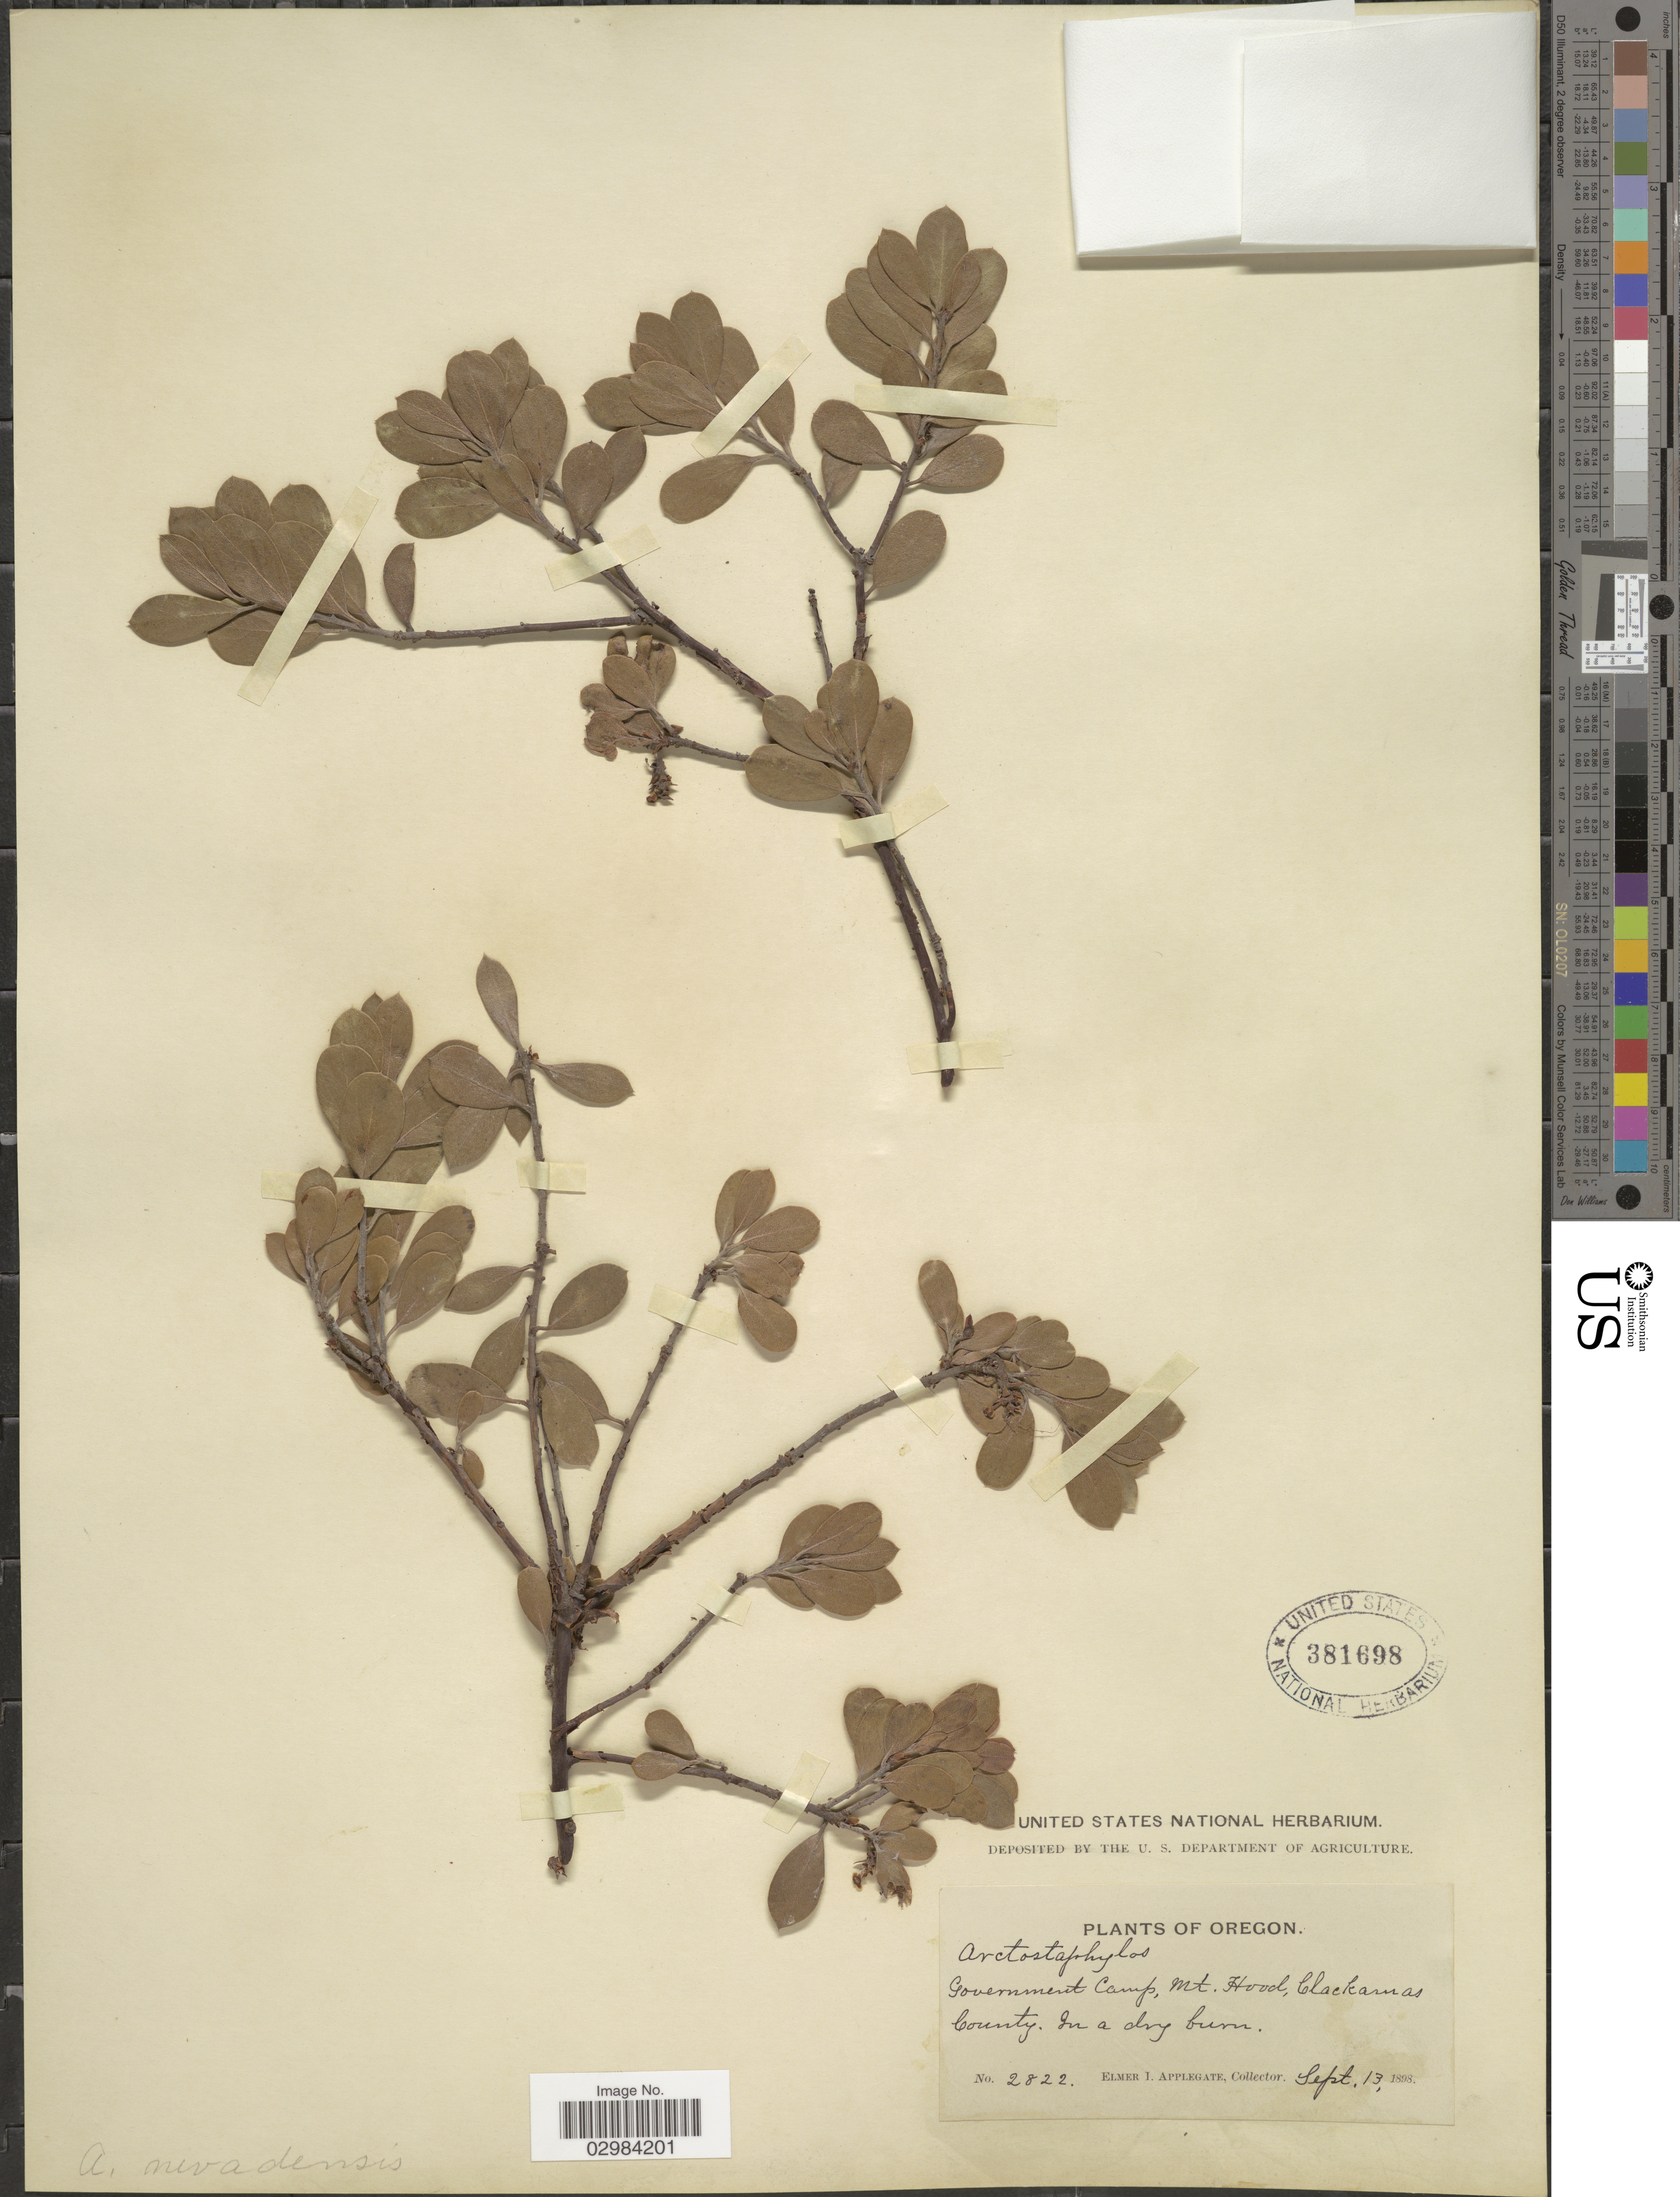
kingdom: Plantae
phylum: Tracheophyta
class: Magnoliopsida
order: Ericales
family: Ericaceae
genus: Arctostaphylos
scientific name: Arctostaphylos nevadensis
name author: A. Gray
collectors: E. I. Applegate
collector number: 2822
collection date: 1898-09-13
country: United States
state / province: Oregon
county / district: Clackamas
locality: Government Camp, Mt. Hood, Clackamas County.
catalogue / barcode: US 381698